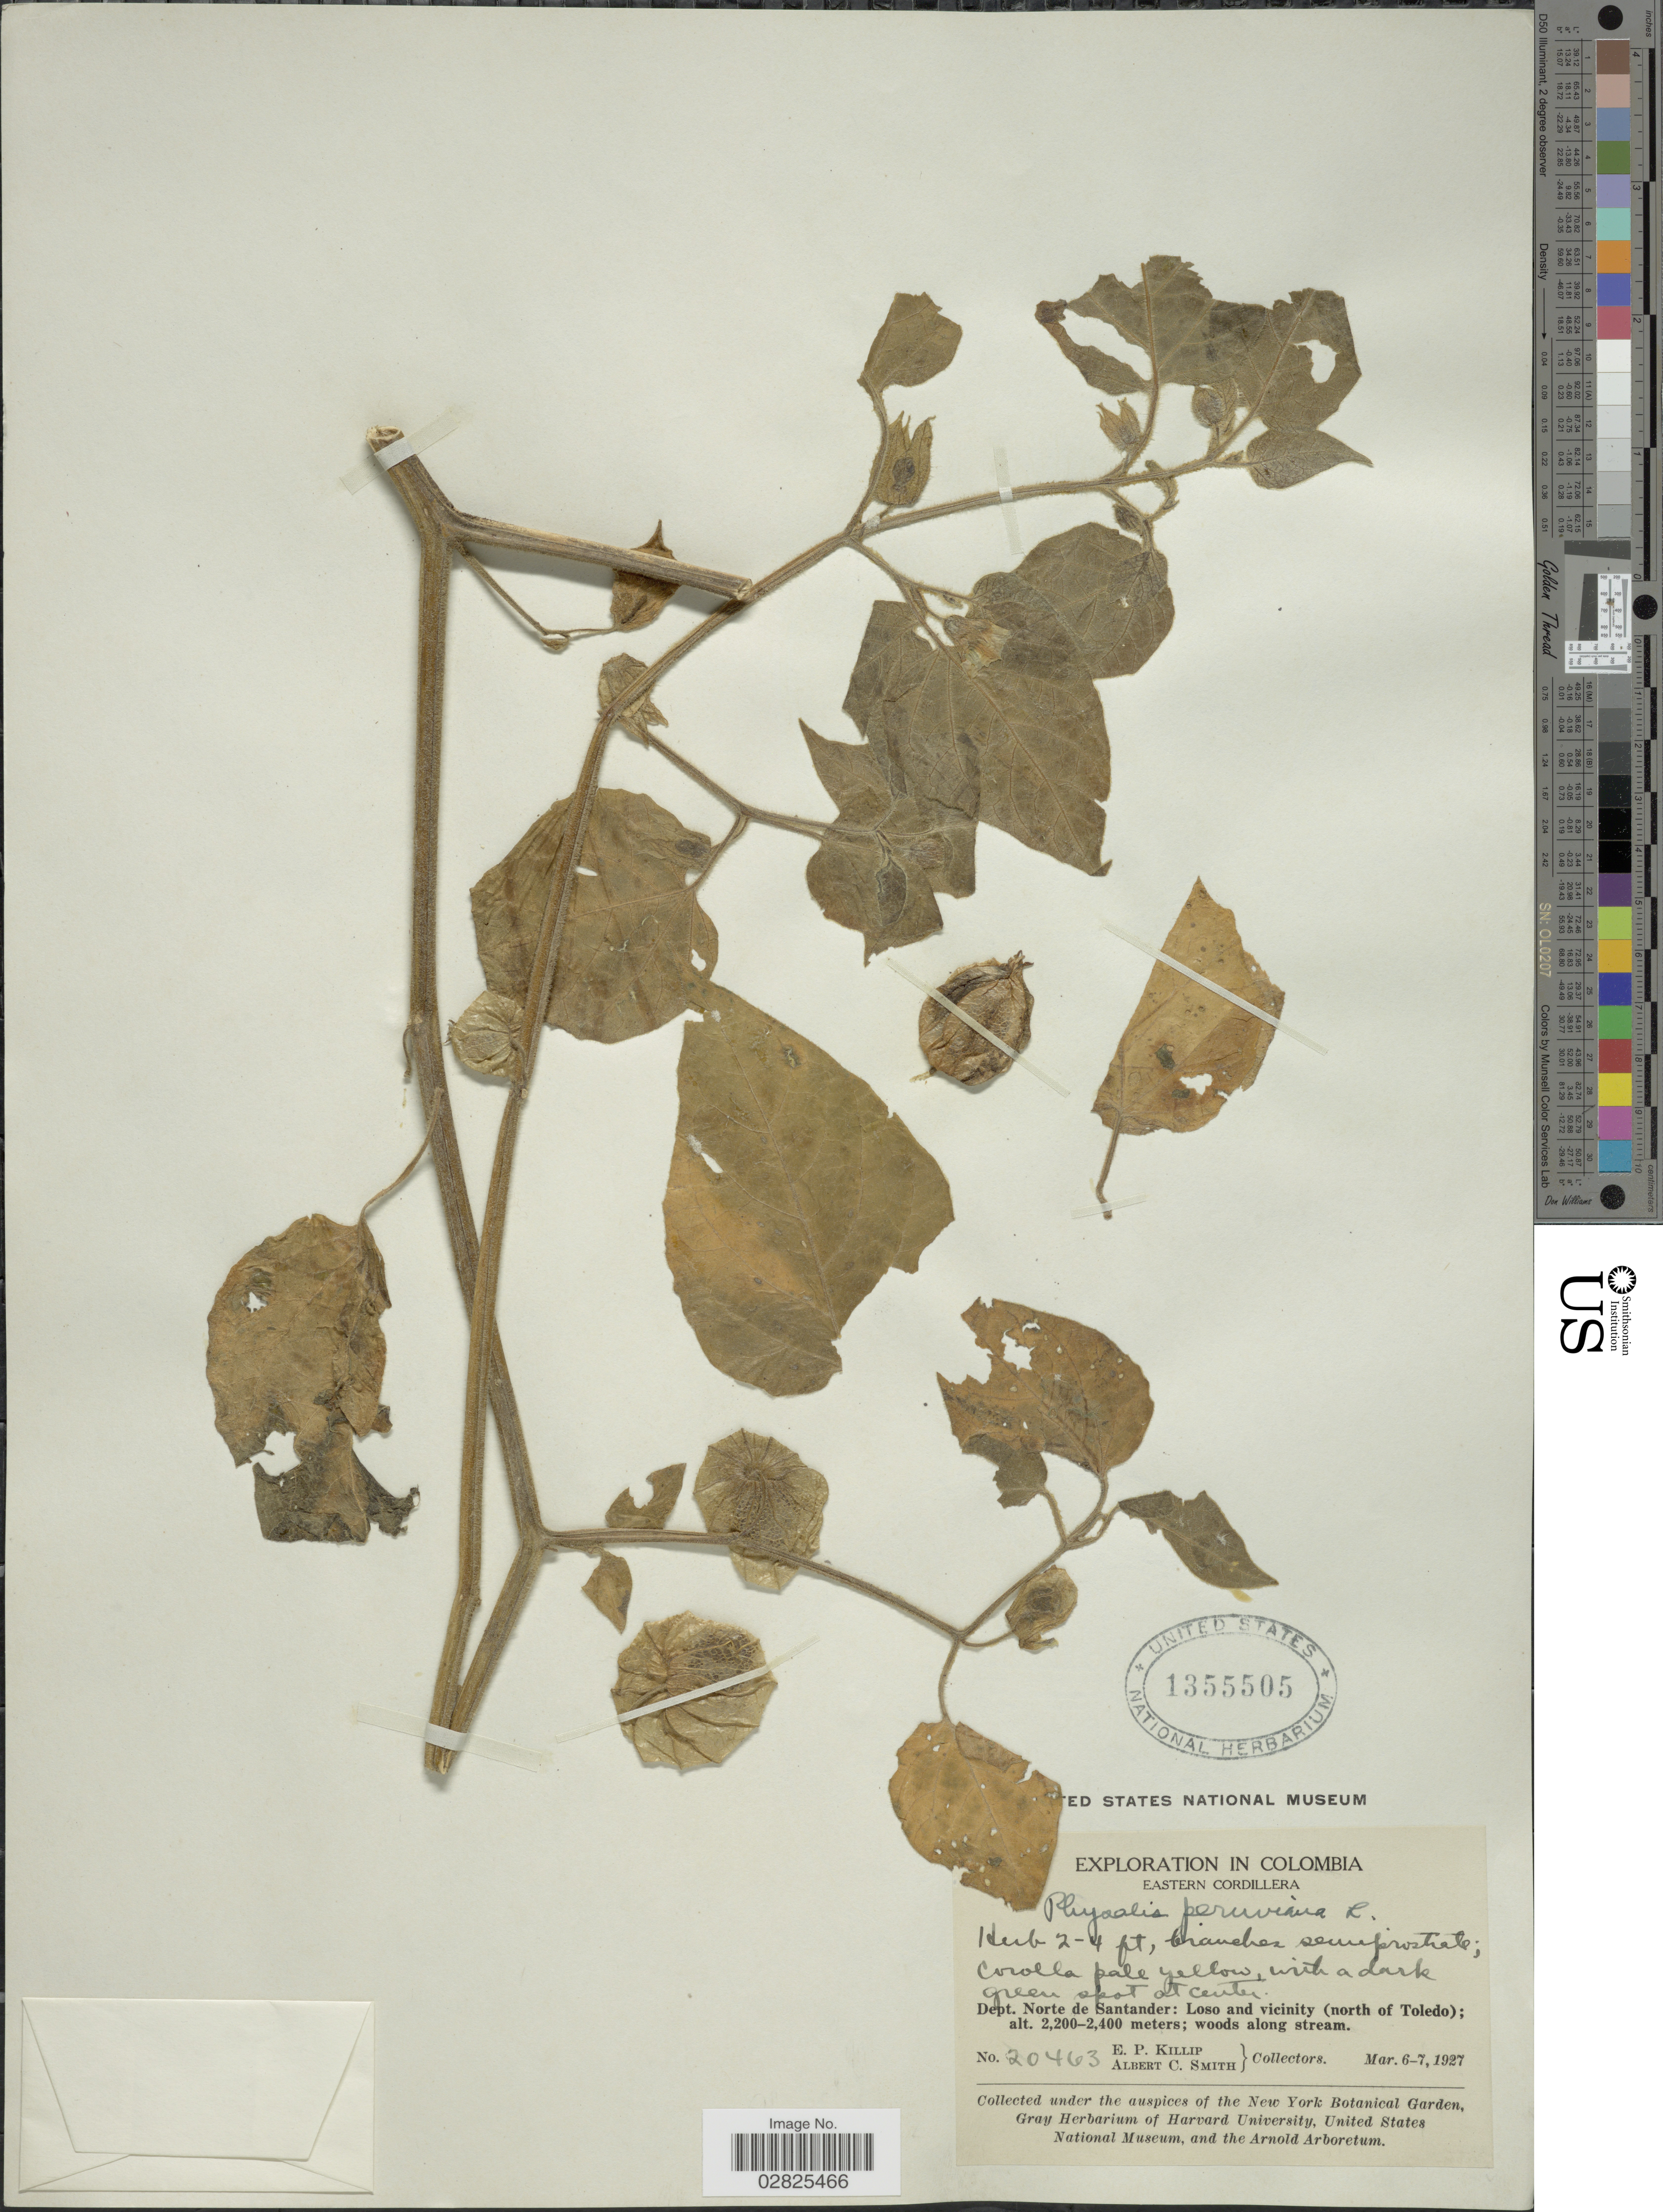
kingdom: Plantae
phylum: Tracheophyta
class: Magnoliopsida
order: Solanales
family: Solanaceae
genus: Physalis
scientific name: Physalis peruviana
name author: L.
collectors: E. P. Killip & A. C. Smith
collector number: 20463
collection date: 1927-03-06/1927-03-07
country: Colombia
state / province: Norte de Santander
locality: Eastern Cordillera. Dept. Norte de Santander: Loso and vicinity (north of Toledo).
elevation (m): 2200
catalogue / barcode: US 1355505